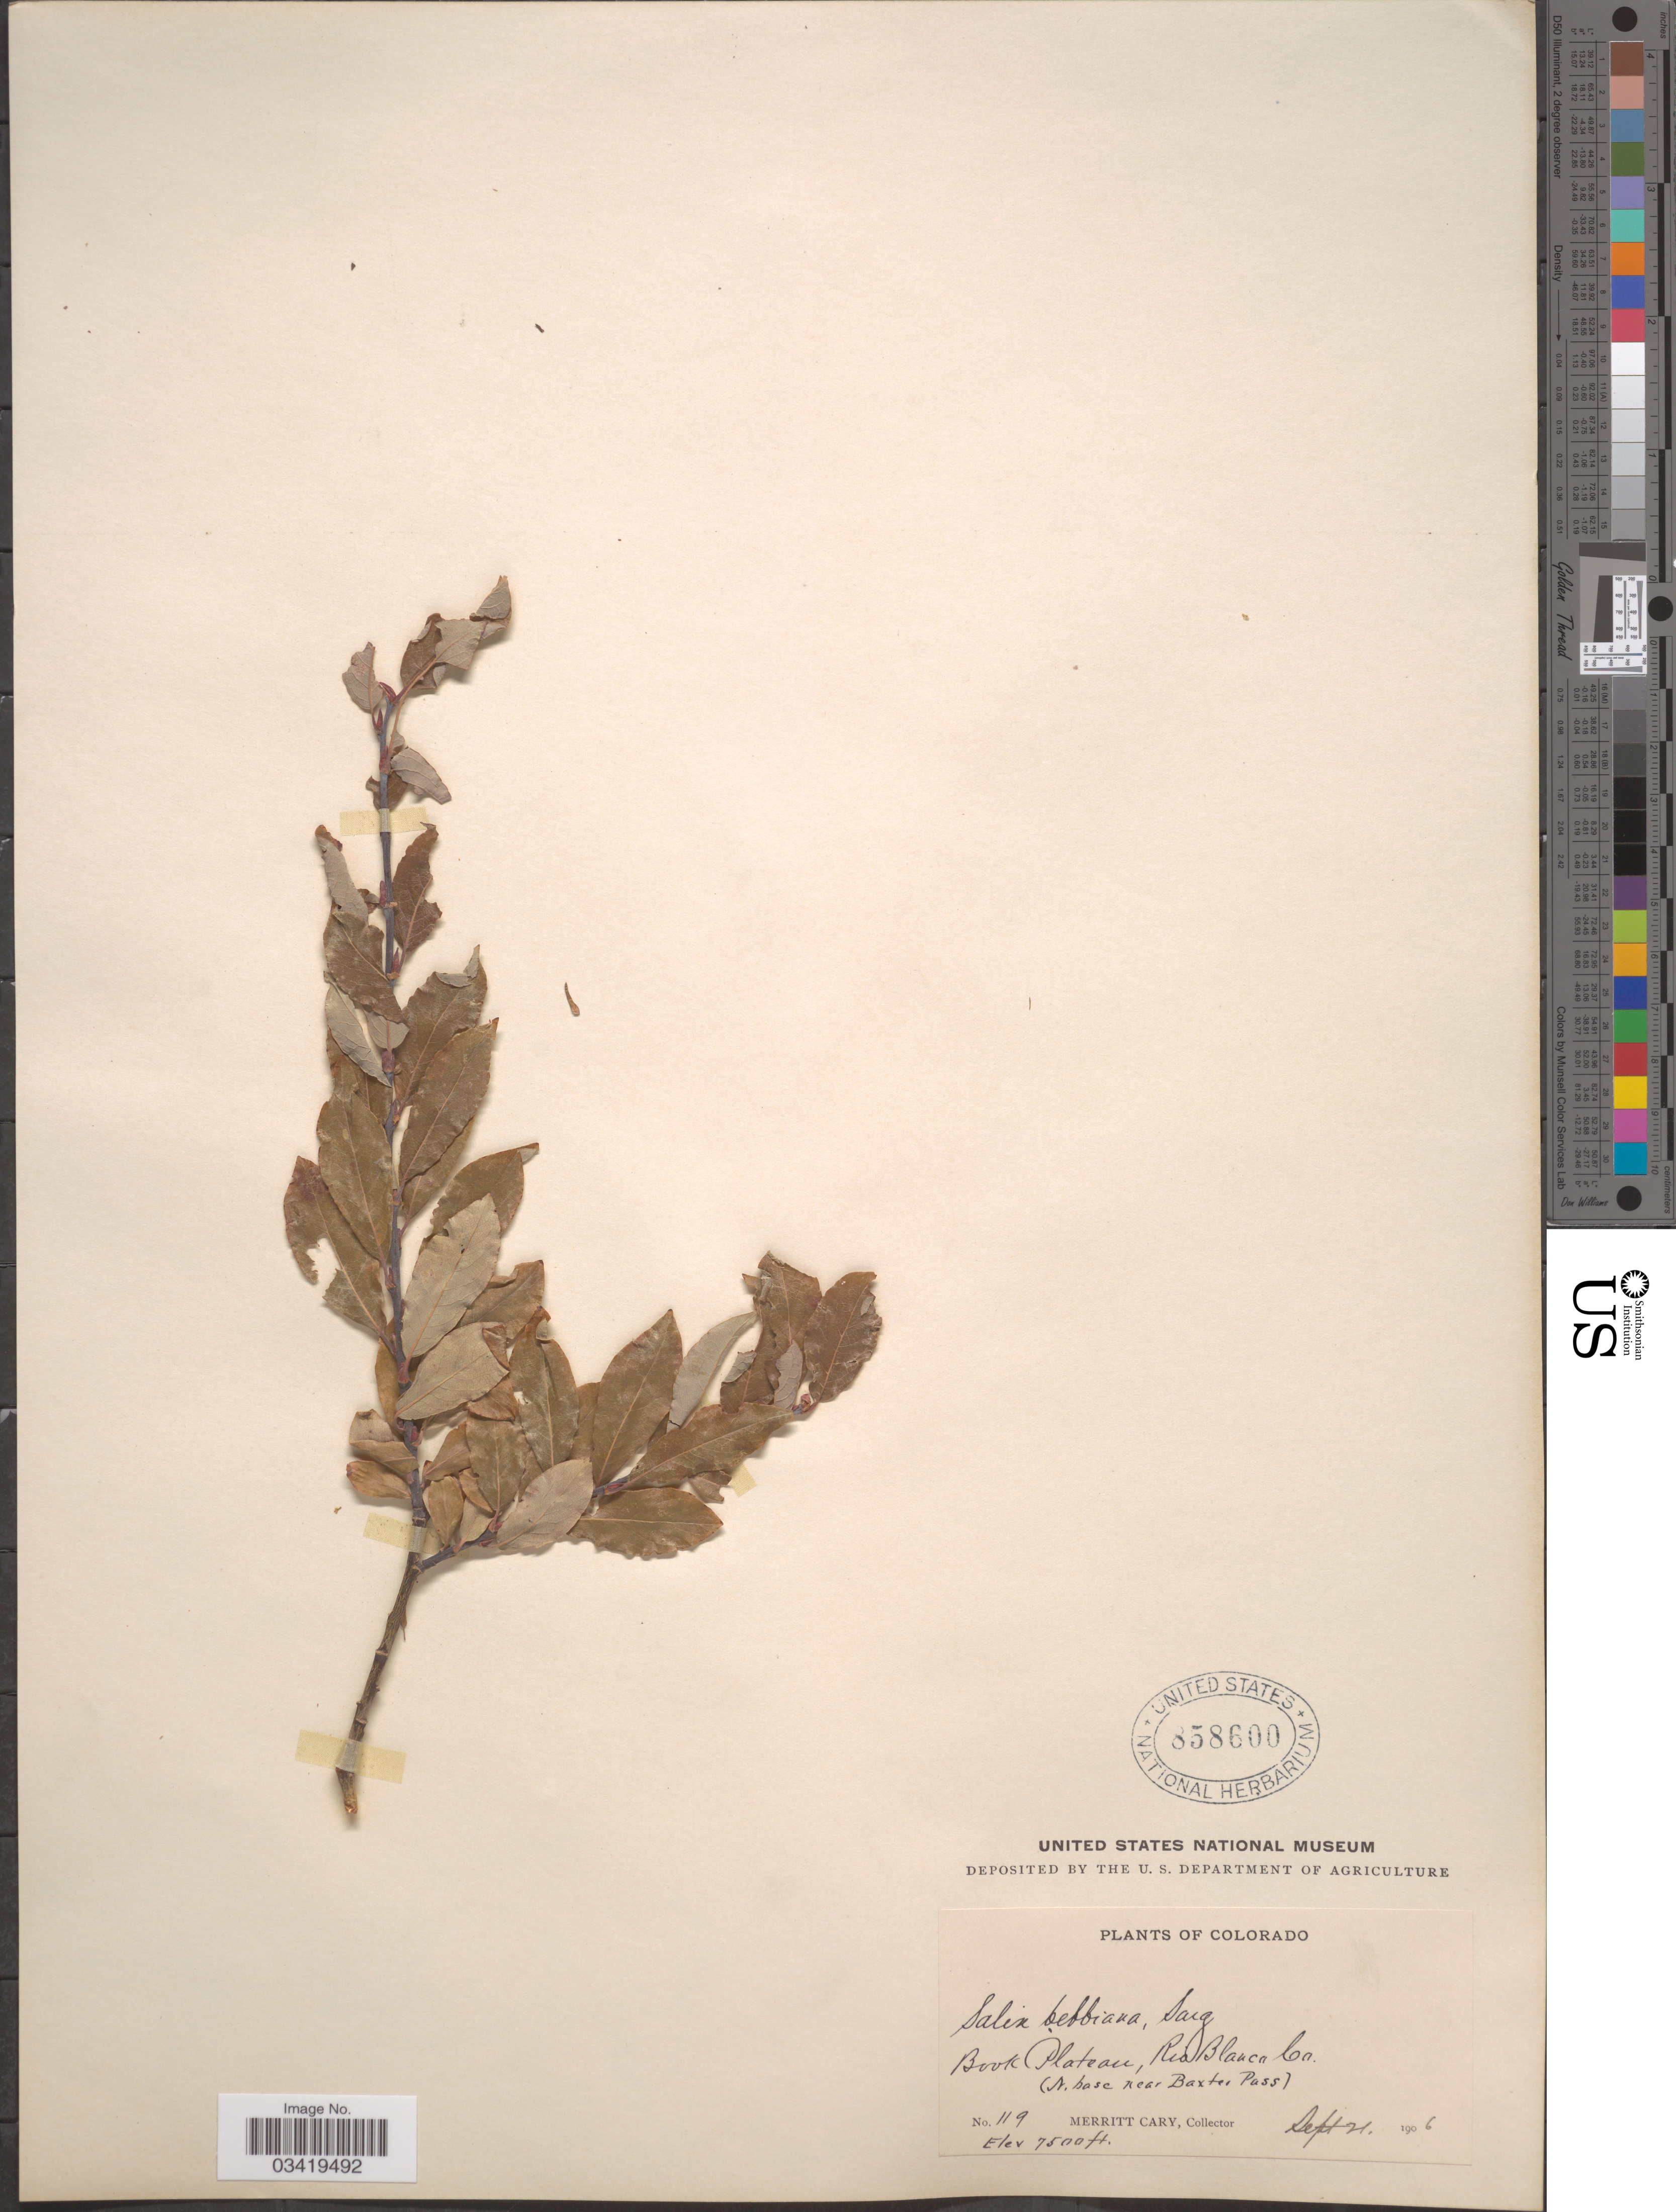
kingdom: Plantae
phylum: Tracheophyta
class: Magnoliopsida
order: Malpighiales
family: Salicaceae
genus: Salix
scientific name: Salix bebbiana var. perrostrata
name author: Sarg.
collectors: M. Cary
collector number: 119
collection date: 1906-09-21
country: United States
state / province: Colorado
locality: Book Plateau, Rio Blanco Co. (N. base near Baxter Pass).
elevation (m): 2286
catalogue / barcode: US 858600